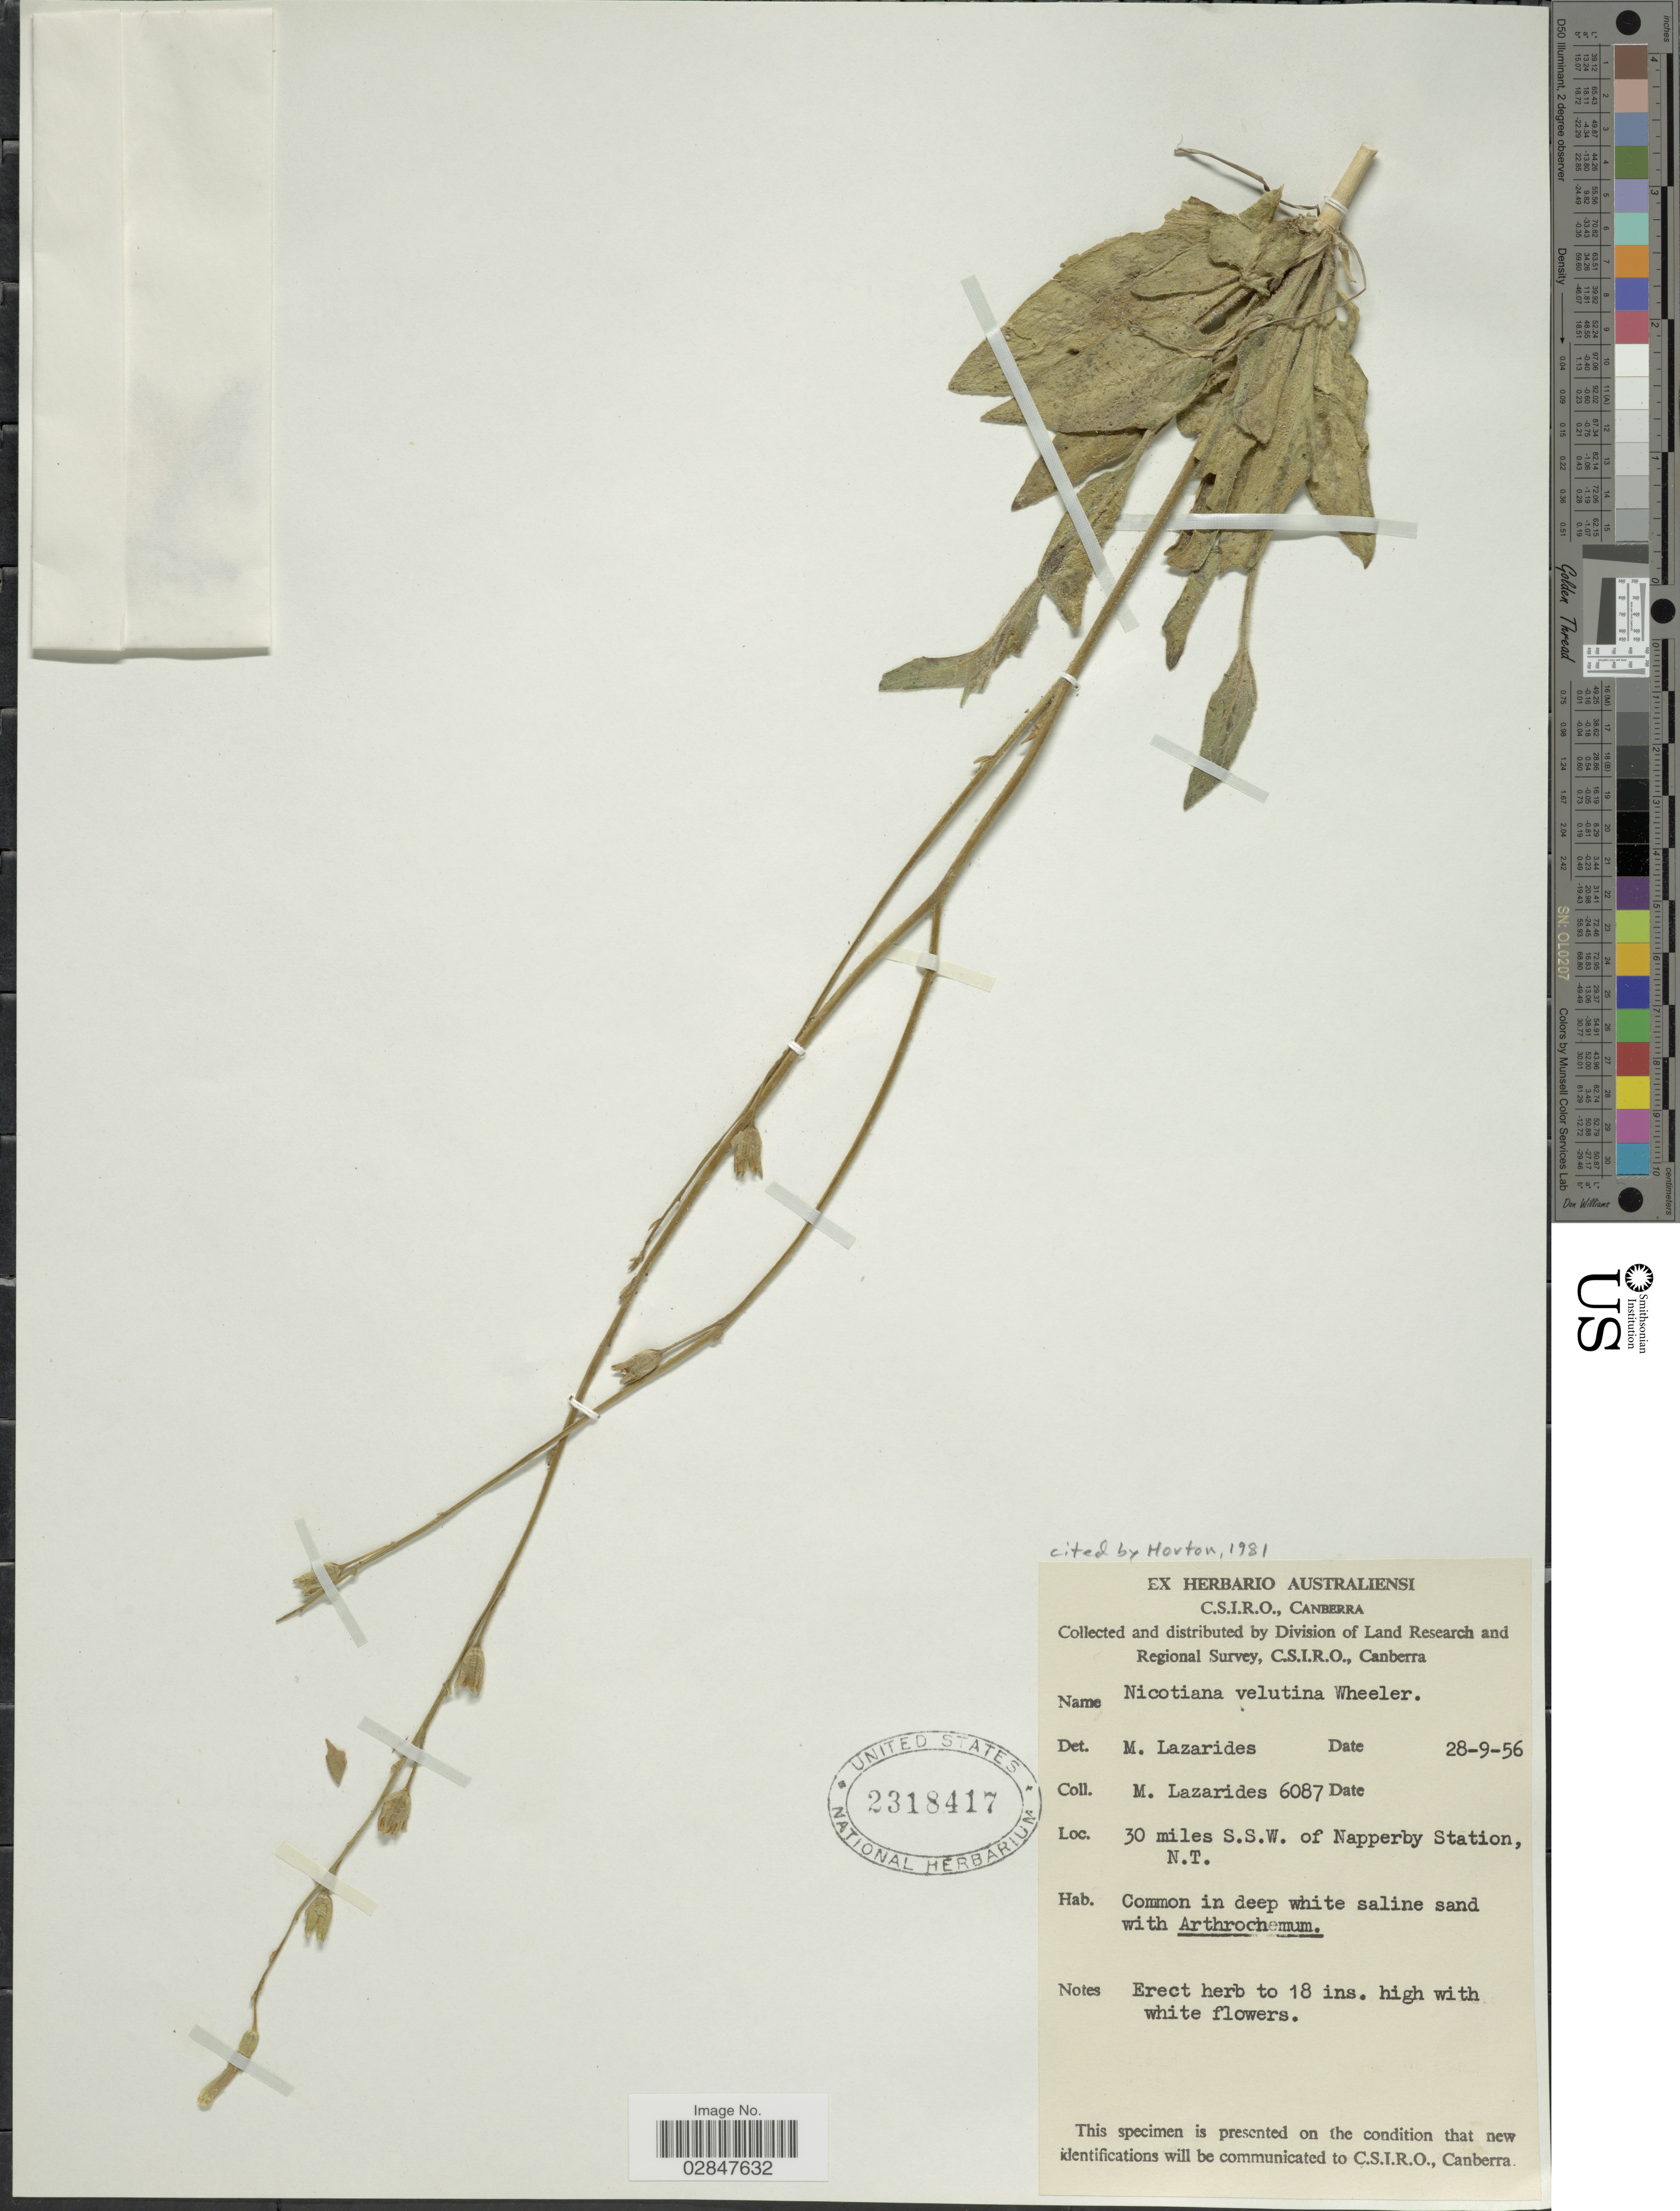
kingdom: Plantae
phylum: Tracheophyta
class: Magnoliopsida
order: Solanales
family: Solanaceae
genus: Nicotiana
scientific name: Nicotiana velutina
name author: H.-M. Wheeler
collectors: M. Lazarides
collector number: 6087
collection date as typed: Transcribed d/m/y: 28/9/56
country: Australia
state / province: Northern Territory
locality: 30 miles S. S. W. of Napperby Station, N. T.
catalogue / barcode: US 2318417